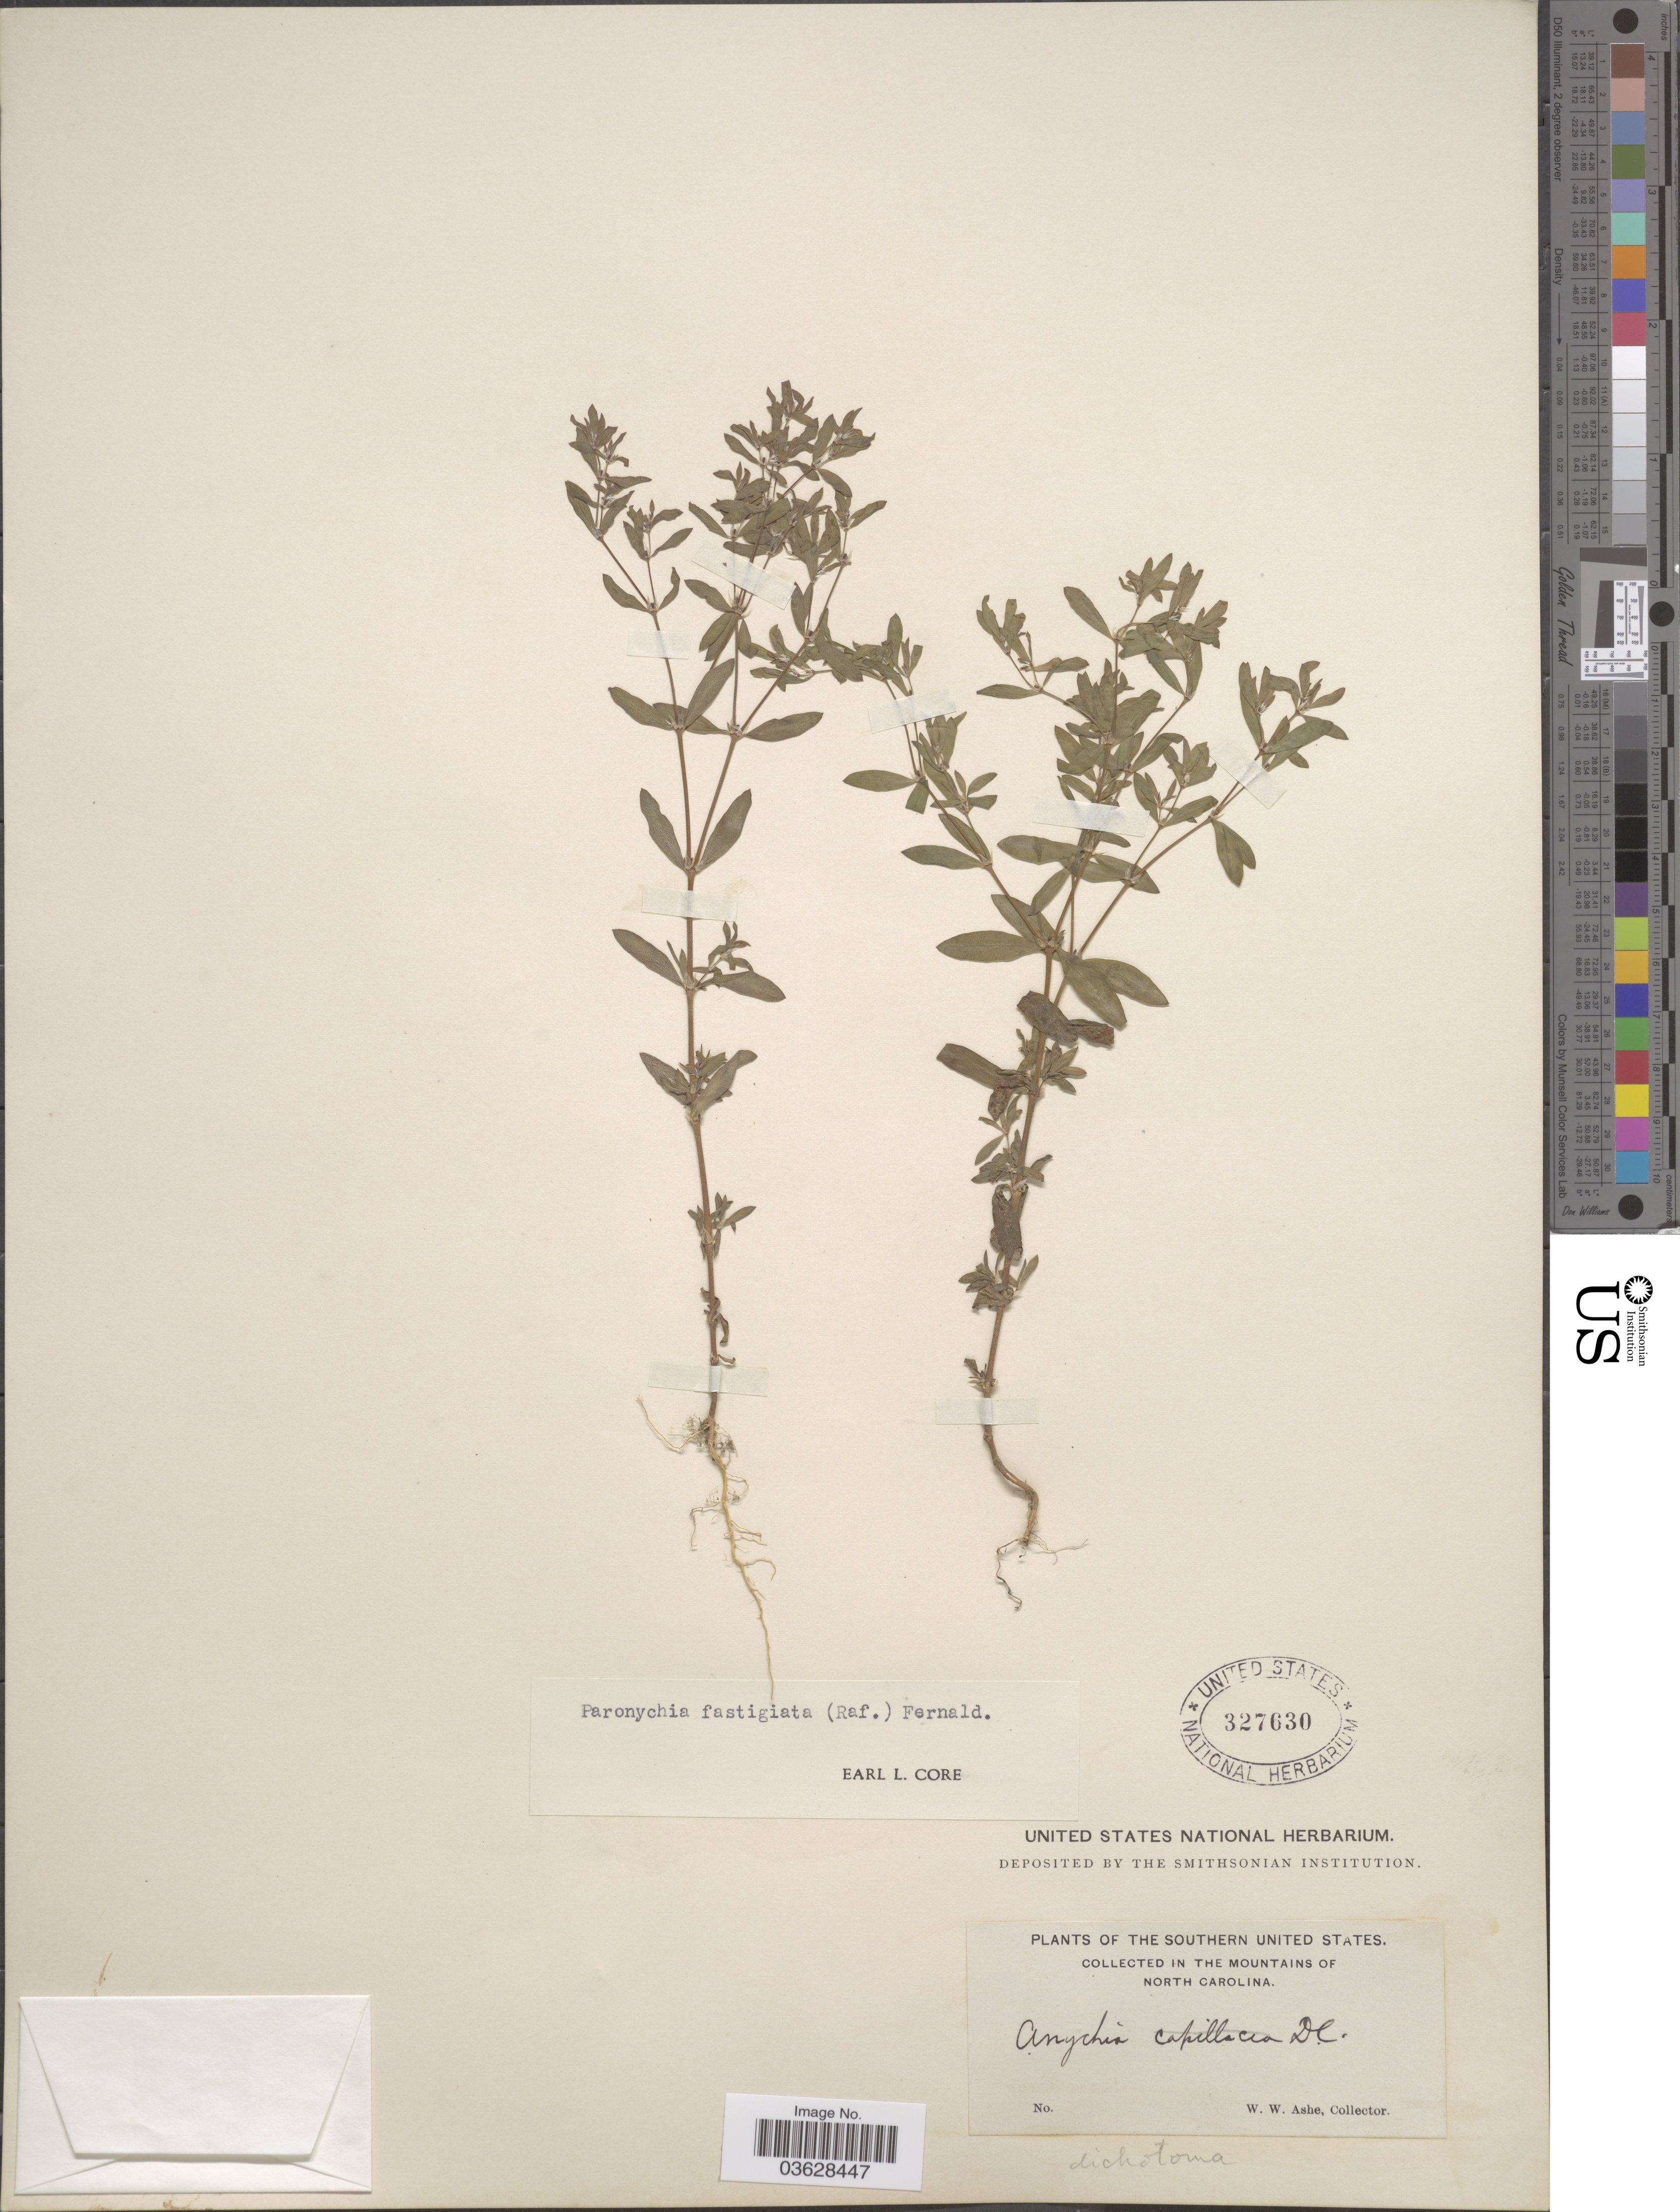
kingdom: Plantae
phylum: Tracheophyta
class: Magnoliopsida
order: Caryophyllales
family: Caryophyllaceae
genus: Paronychia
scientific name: Paronychia fastigiata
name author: (Raf.) Fernald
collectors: W. W. Ashe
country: United States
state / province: North Carolina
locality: Southern United States. In the mountains of North Carolina.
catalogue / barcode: US 327630